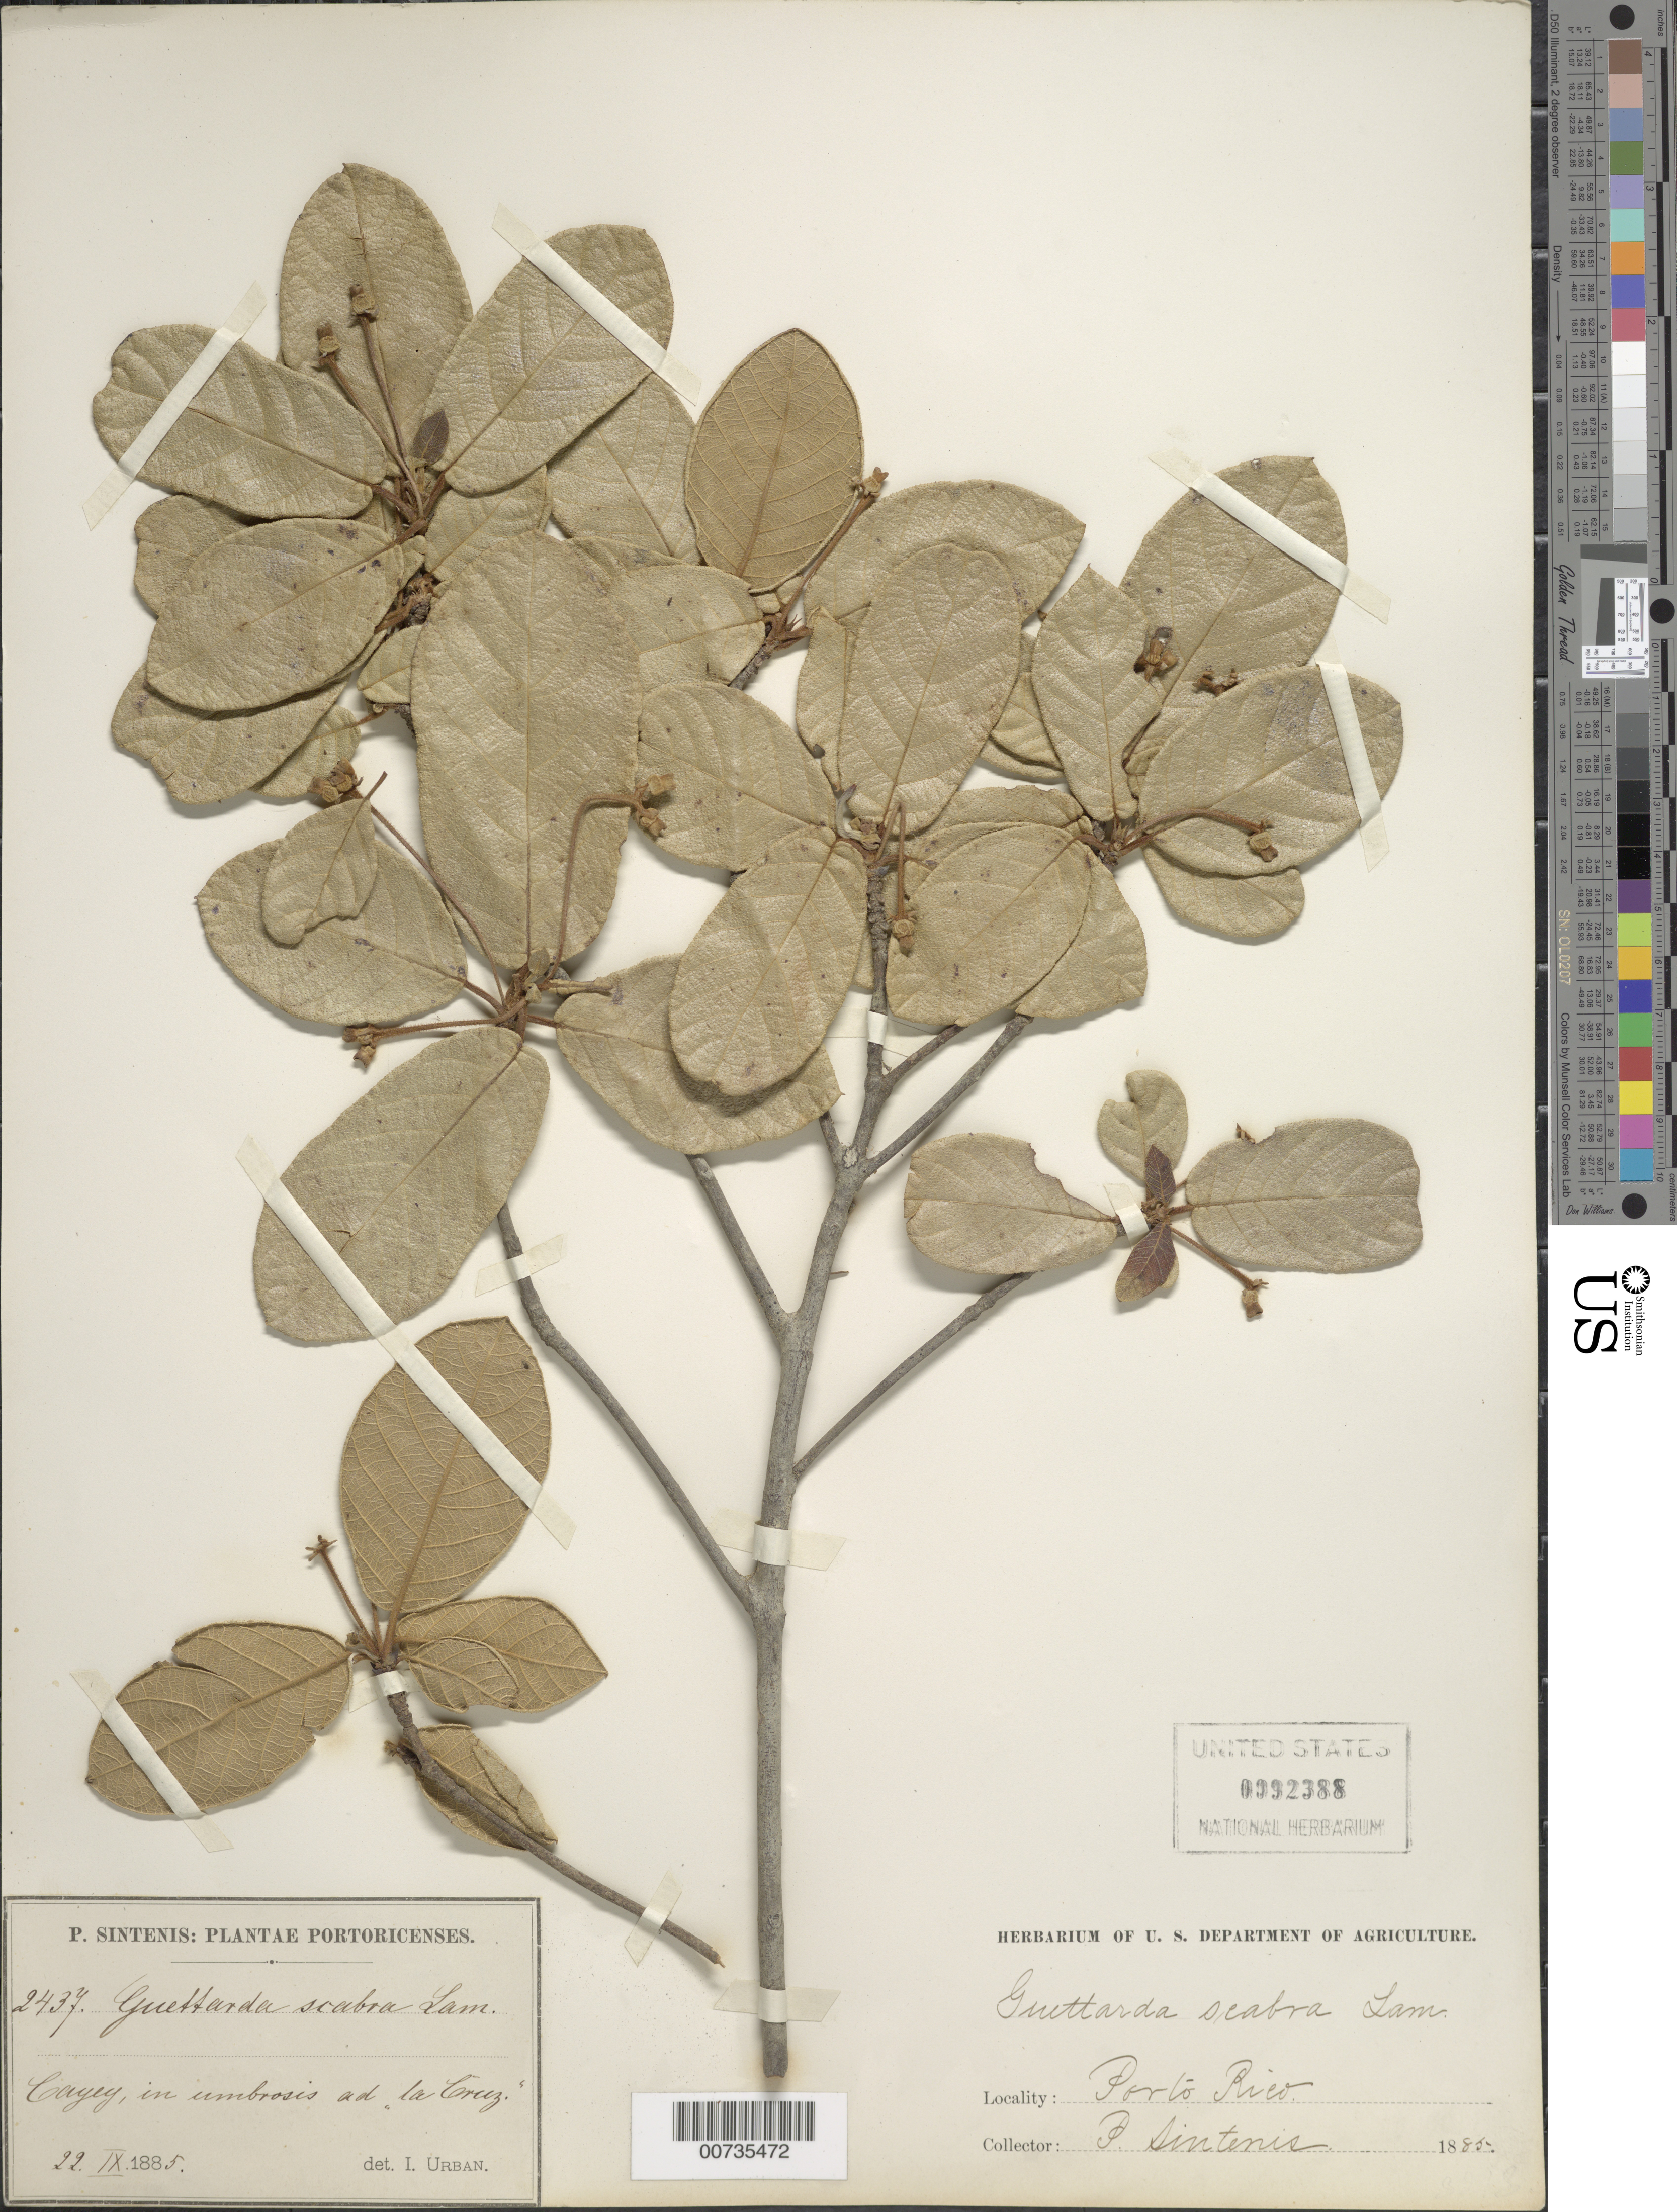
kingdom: Plantae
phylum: Tracheophyta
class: Magnoliopsida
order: Gentianales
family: Rubiaceae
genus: Guettarda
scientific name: Guettarda scabra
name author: (L.) Vent.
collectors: P. Sintenis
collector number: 2437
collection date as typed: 22 Sep 1885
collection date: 1885-09-22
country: Puerto Rico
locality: Cayey.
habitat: In umbrosis ad "la Cruz".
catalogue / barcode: US 92388